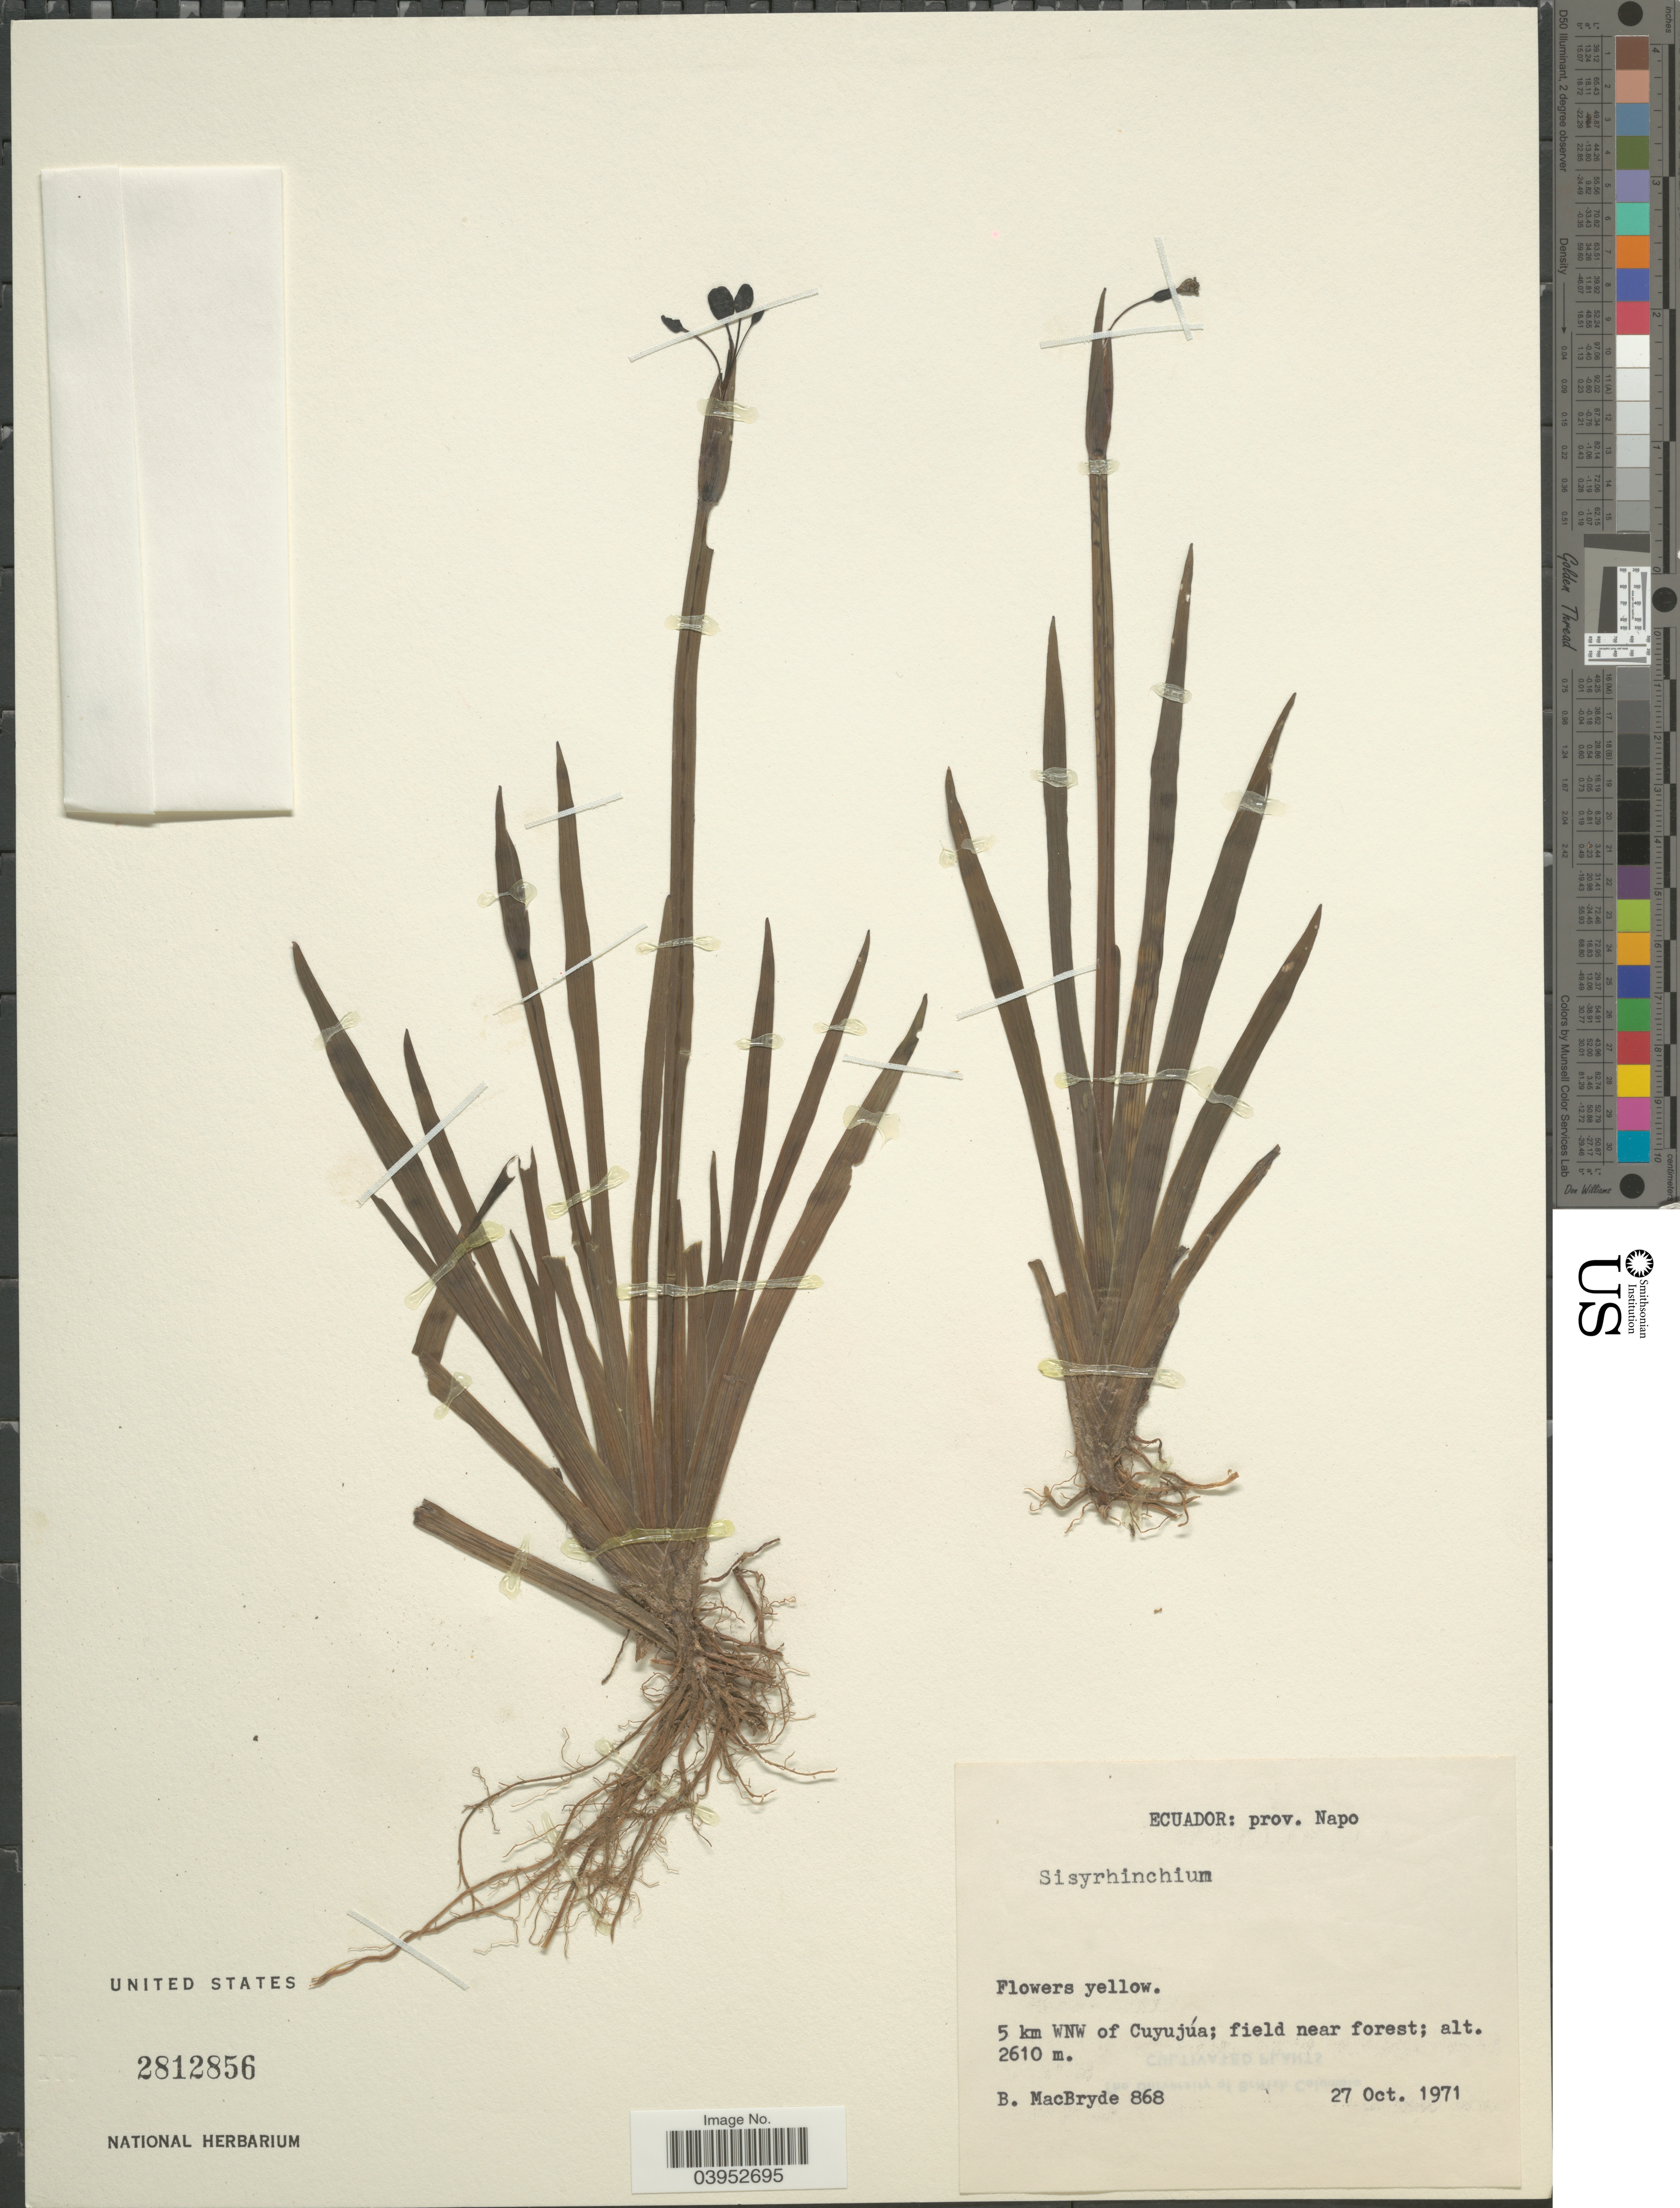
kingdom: Plantae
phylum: Tracheophyta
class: Liliopsida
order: Asparagales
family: Iridaceae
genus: Sisyrinchium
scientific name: Sisyrinchium sp.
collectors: B. MacBryde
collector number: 868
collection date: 1971-10-27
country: Ecuador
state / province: Napo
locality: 5 km WNW of Cuyujúa; field near forest.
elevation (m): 2610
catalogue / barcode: US 2812856